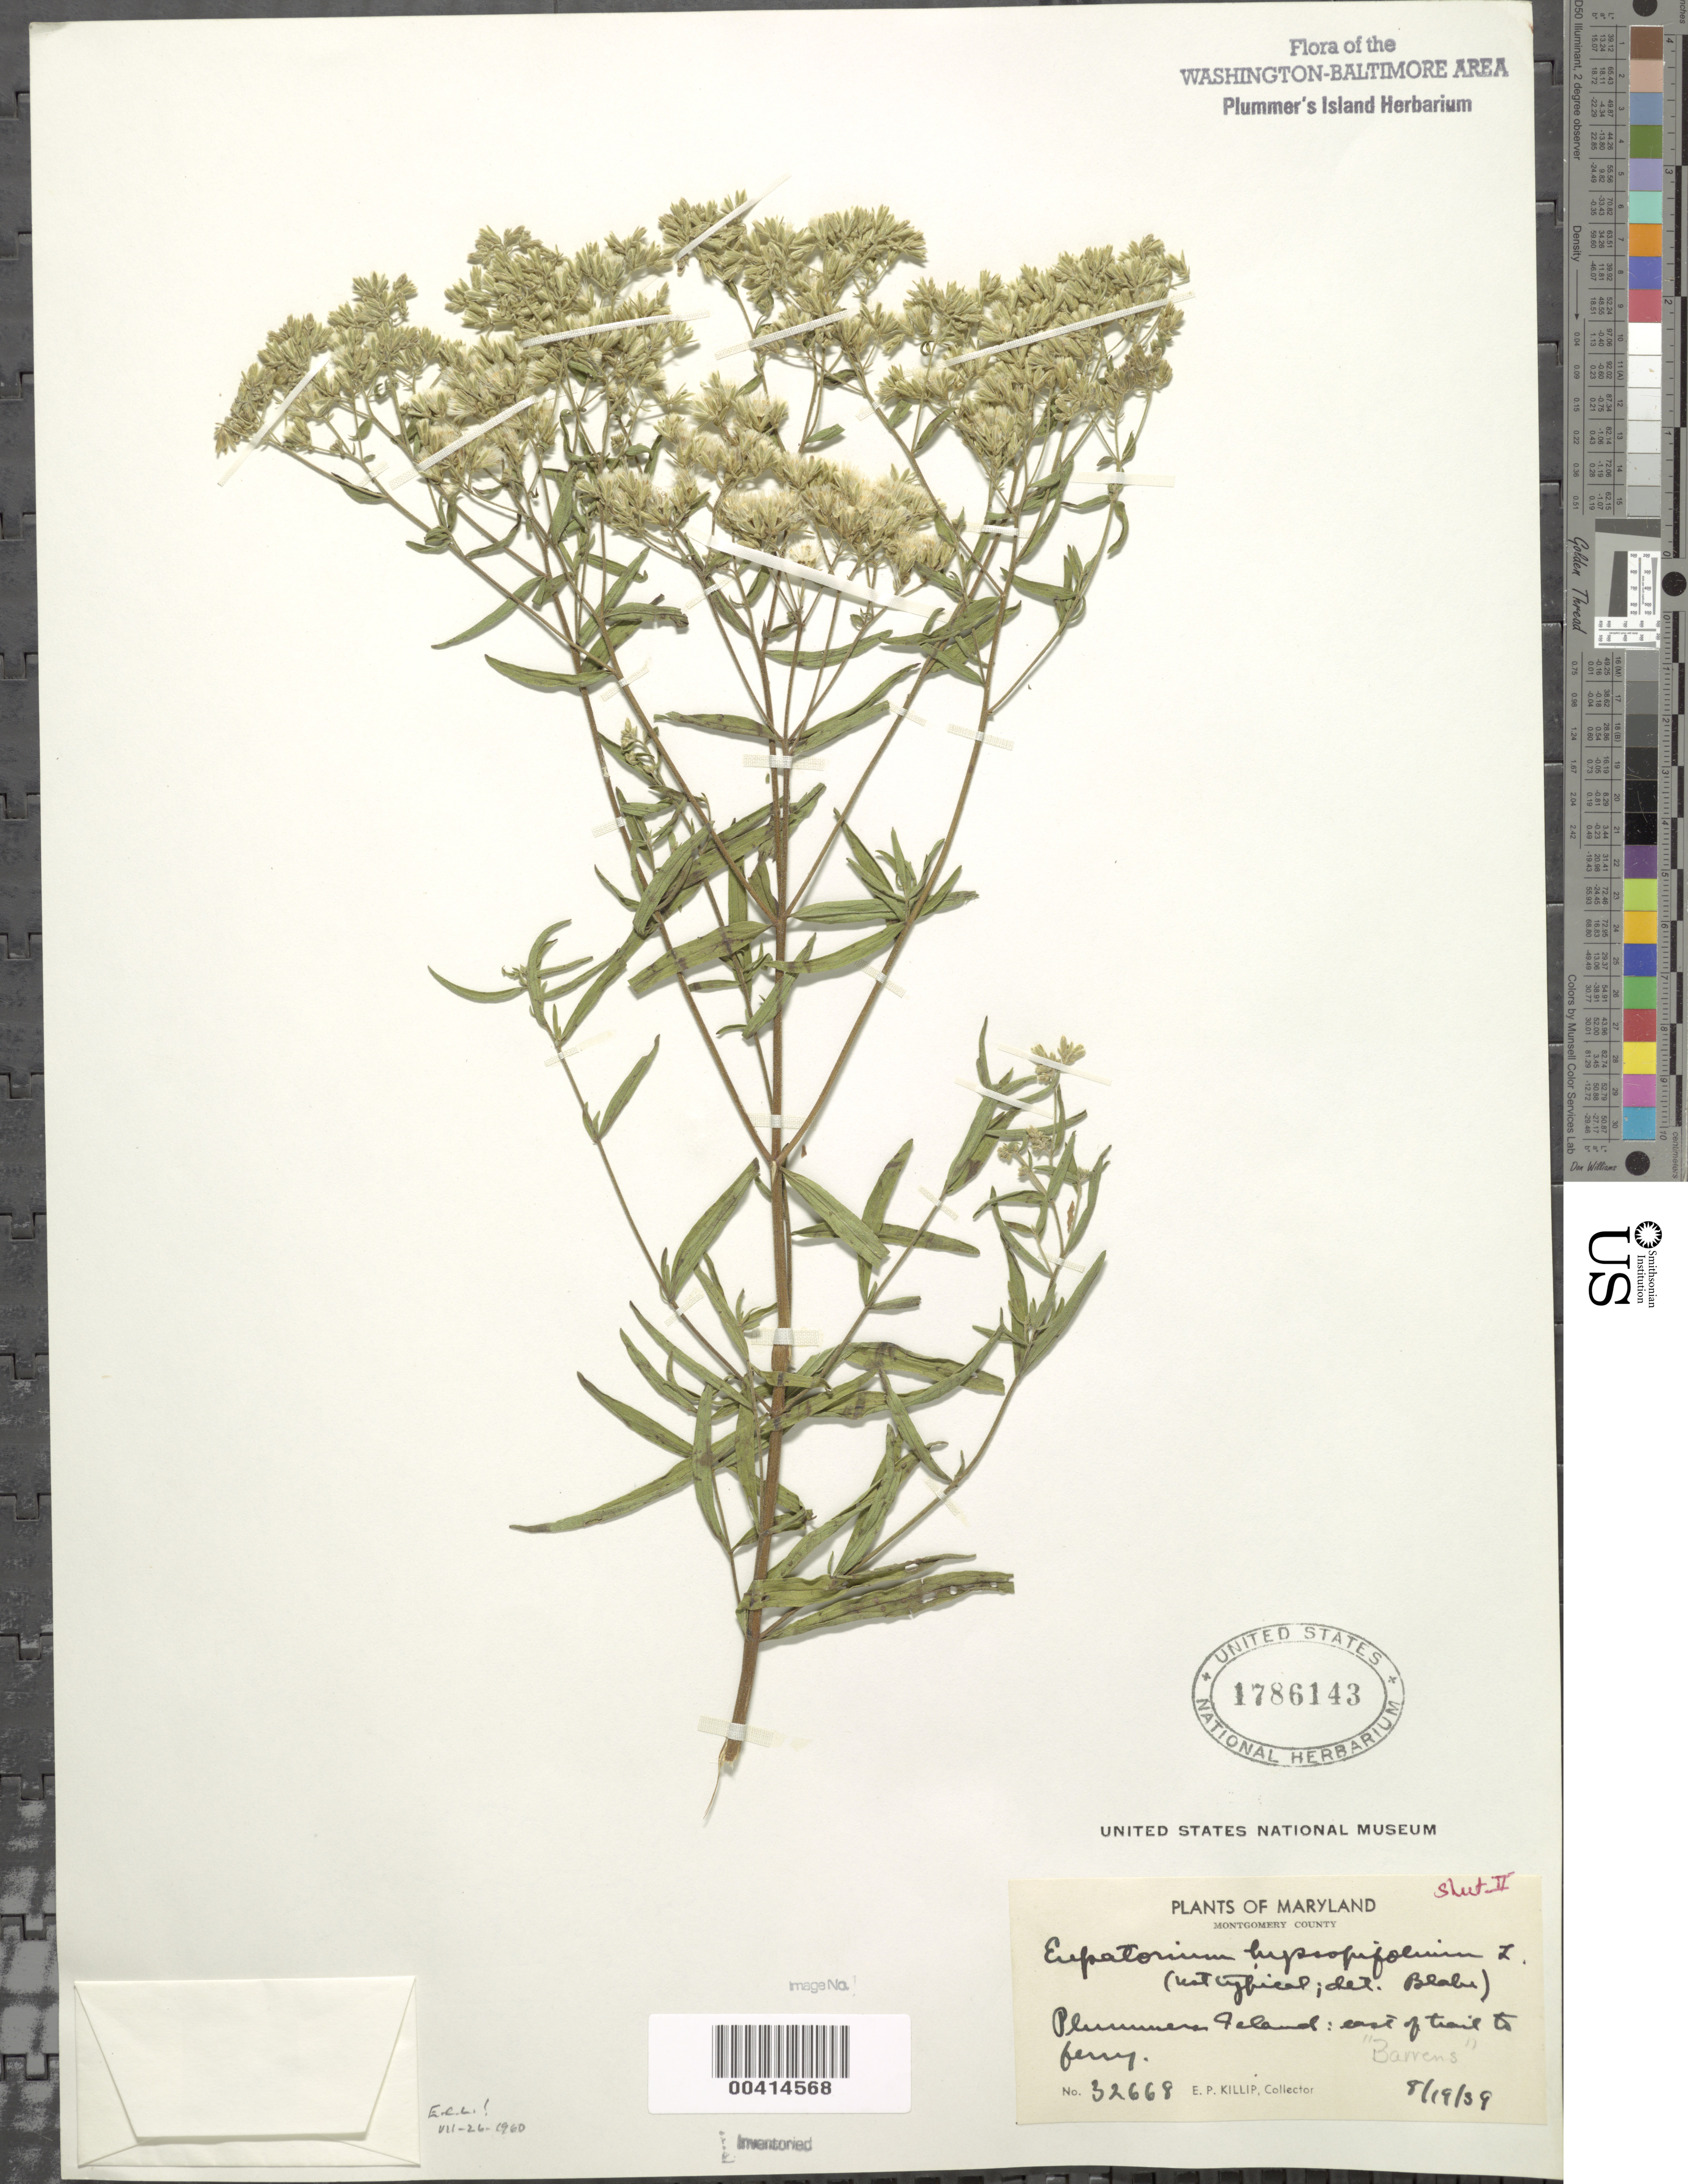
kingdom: Plantae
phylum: Tracheophyta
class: Magnoliopsida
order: Asterales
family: Asteraceae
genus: Eupatorium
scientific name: Eupatorium hyssopifolium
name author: L.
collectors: E. P. Killip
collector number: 32668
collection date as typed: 19 Aug 1939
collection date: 1939-08-19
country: United States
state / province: Maryland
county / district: Montgomery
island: Plummers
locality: Plummer's Island, E of trail to ferry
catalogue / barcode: US 1786143